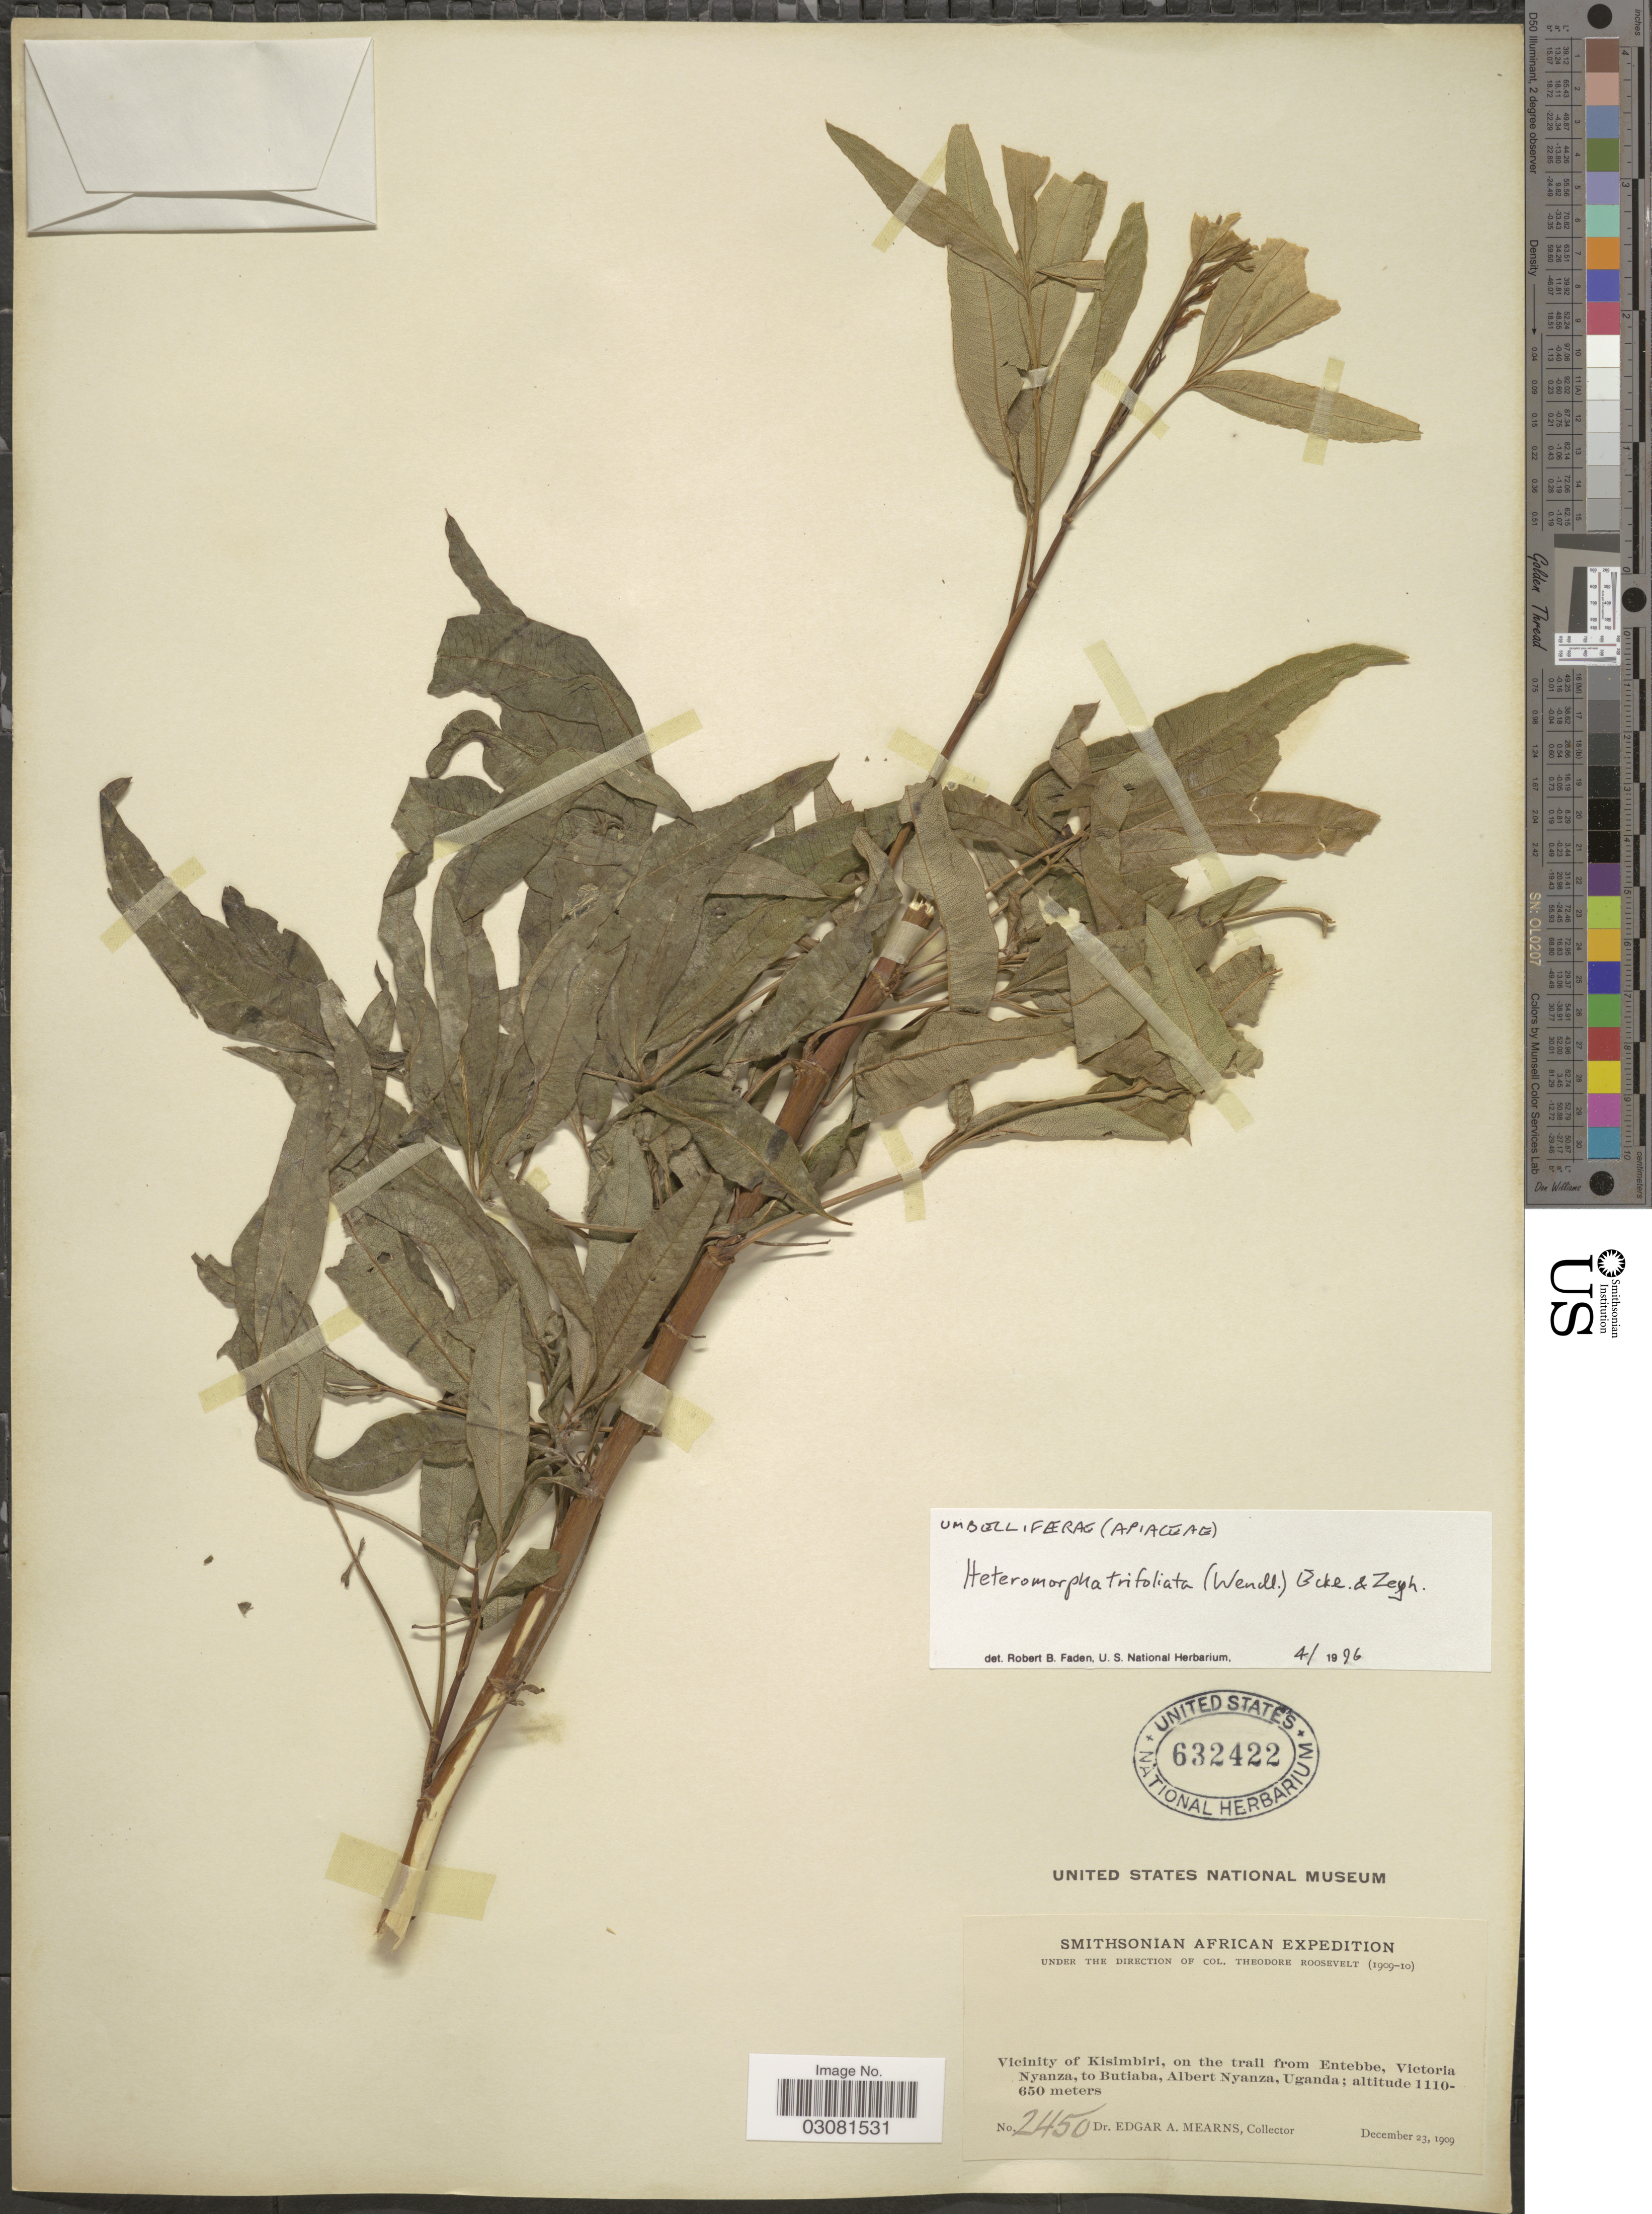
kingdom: Plantae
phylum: Tracheophyta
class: Magnoliopsida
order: Apiales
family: Apiaceae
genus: Heteromorpha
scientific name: Heteromorpha trifoliata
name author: (H.L. Wendl. & Bartl.) Eckl. & Zeyh.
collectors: E. A. Mearns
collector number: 2450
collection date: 1909-12-23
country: Uganda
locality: Vicinity of Kisimbiri, on the trail from Entebbe, Victoria Nyanza, to Butiaba, Albert Nyanza.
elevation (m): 650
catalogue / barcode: US 632422